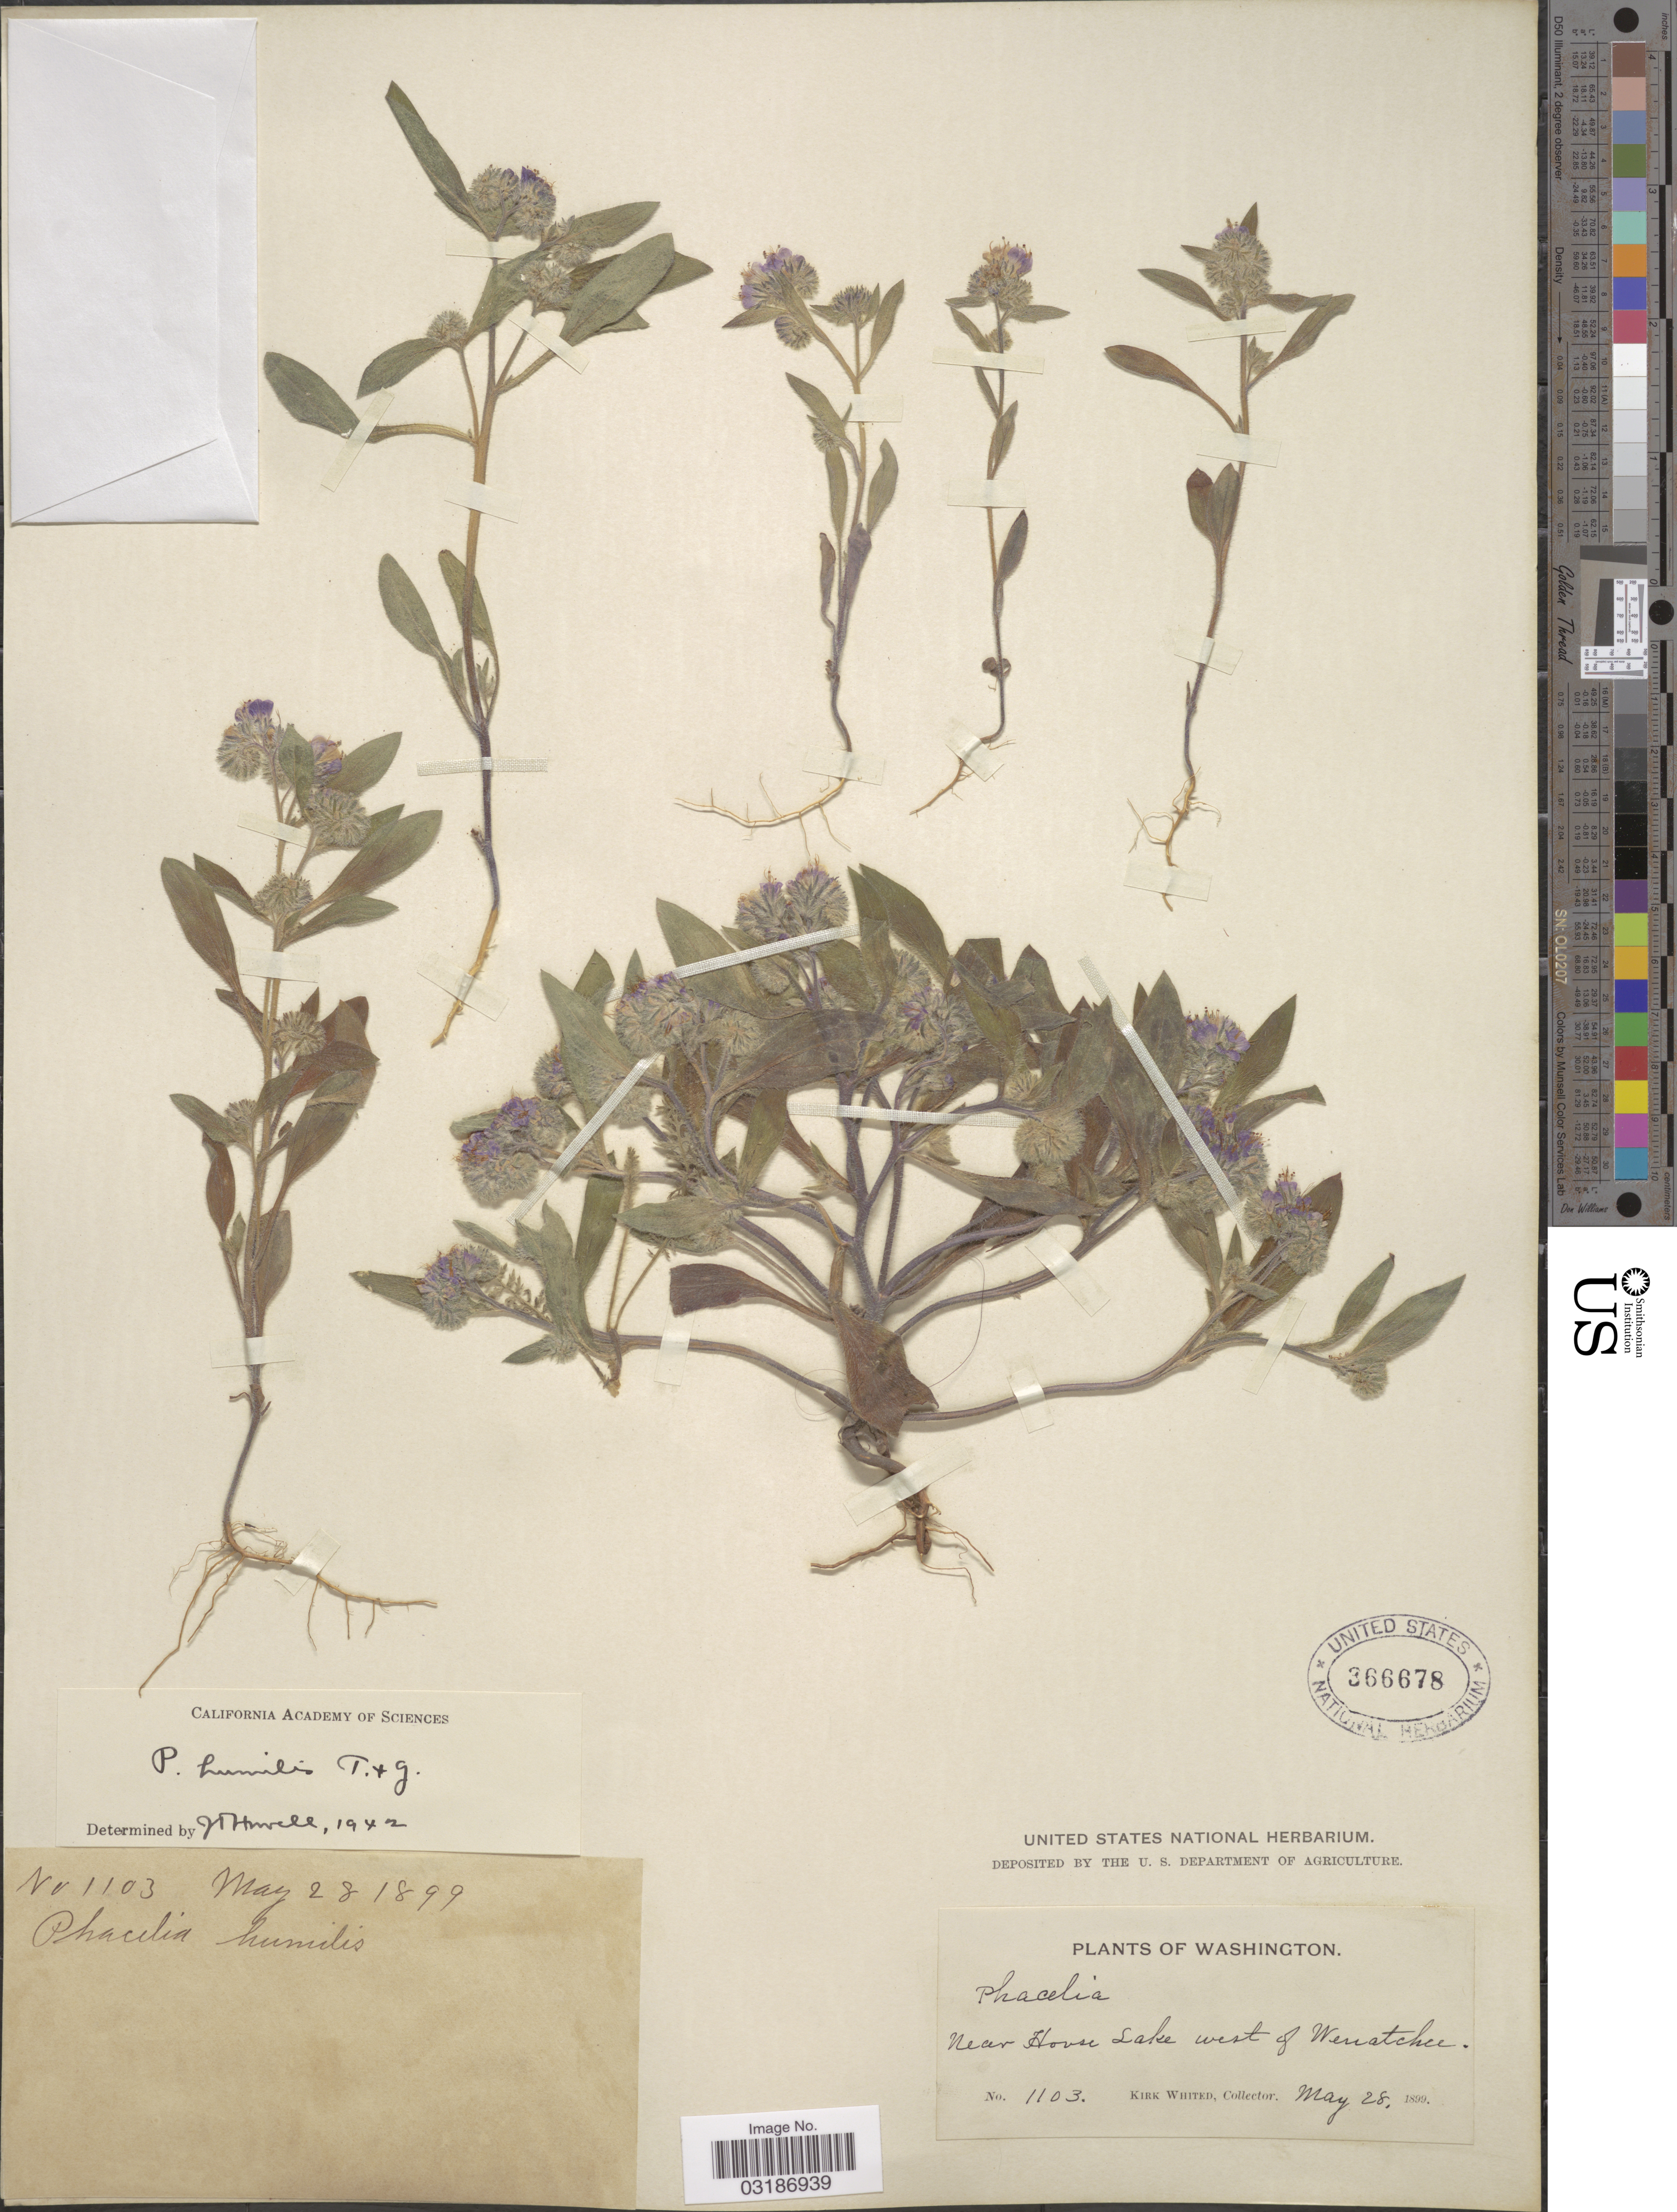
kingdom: Plantae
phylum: Tracheophyta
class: Magnoliopsida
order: Boraginales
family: Hydrophyllaceae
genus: Phacelia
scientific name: Phacelia humilis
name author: Torr. & A. Gray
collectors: K. Whited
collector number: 1103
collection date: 1899-05-28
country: United States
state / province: Washington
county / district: Chelan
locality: Near Hover Lake west of Wenatchee.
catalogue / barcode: US 366678